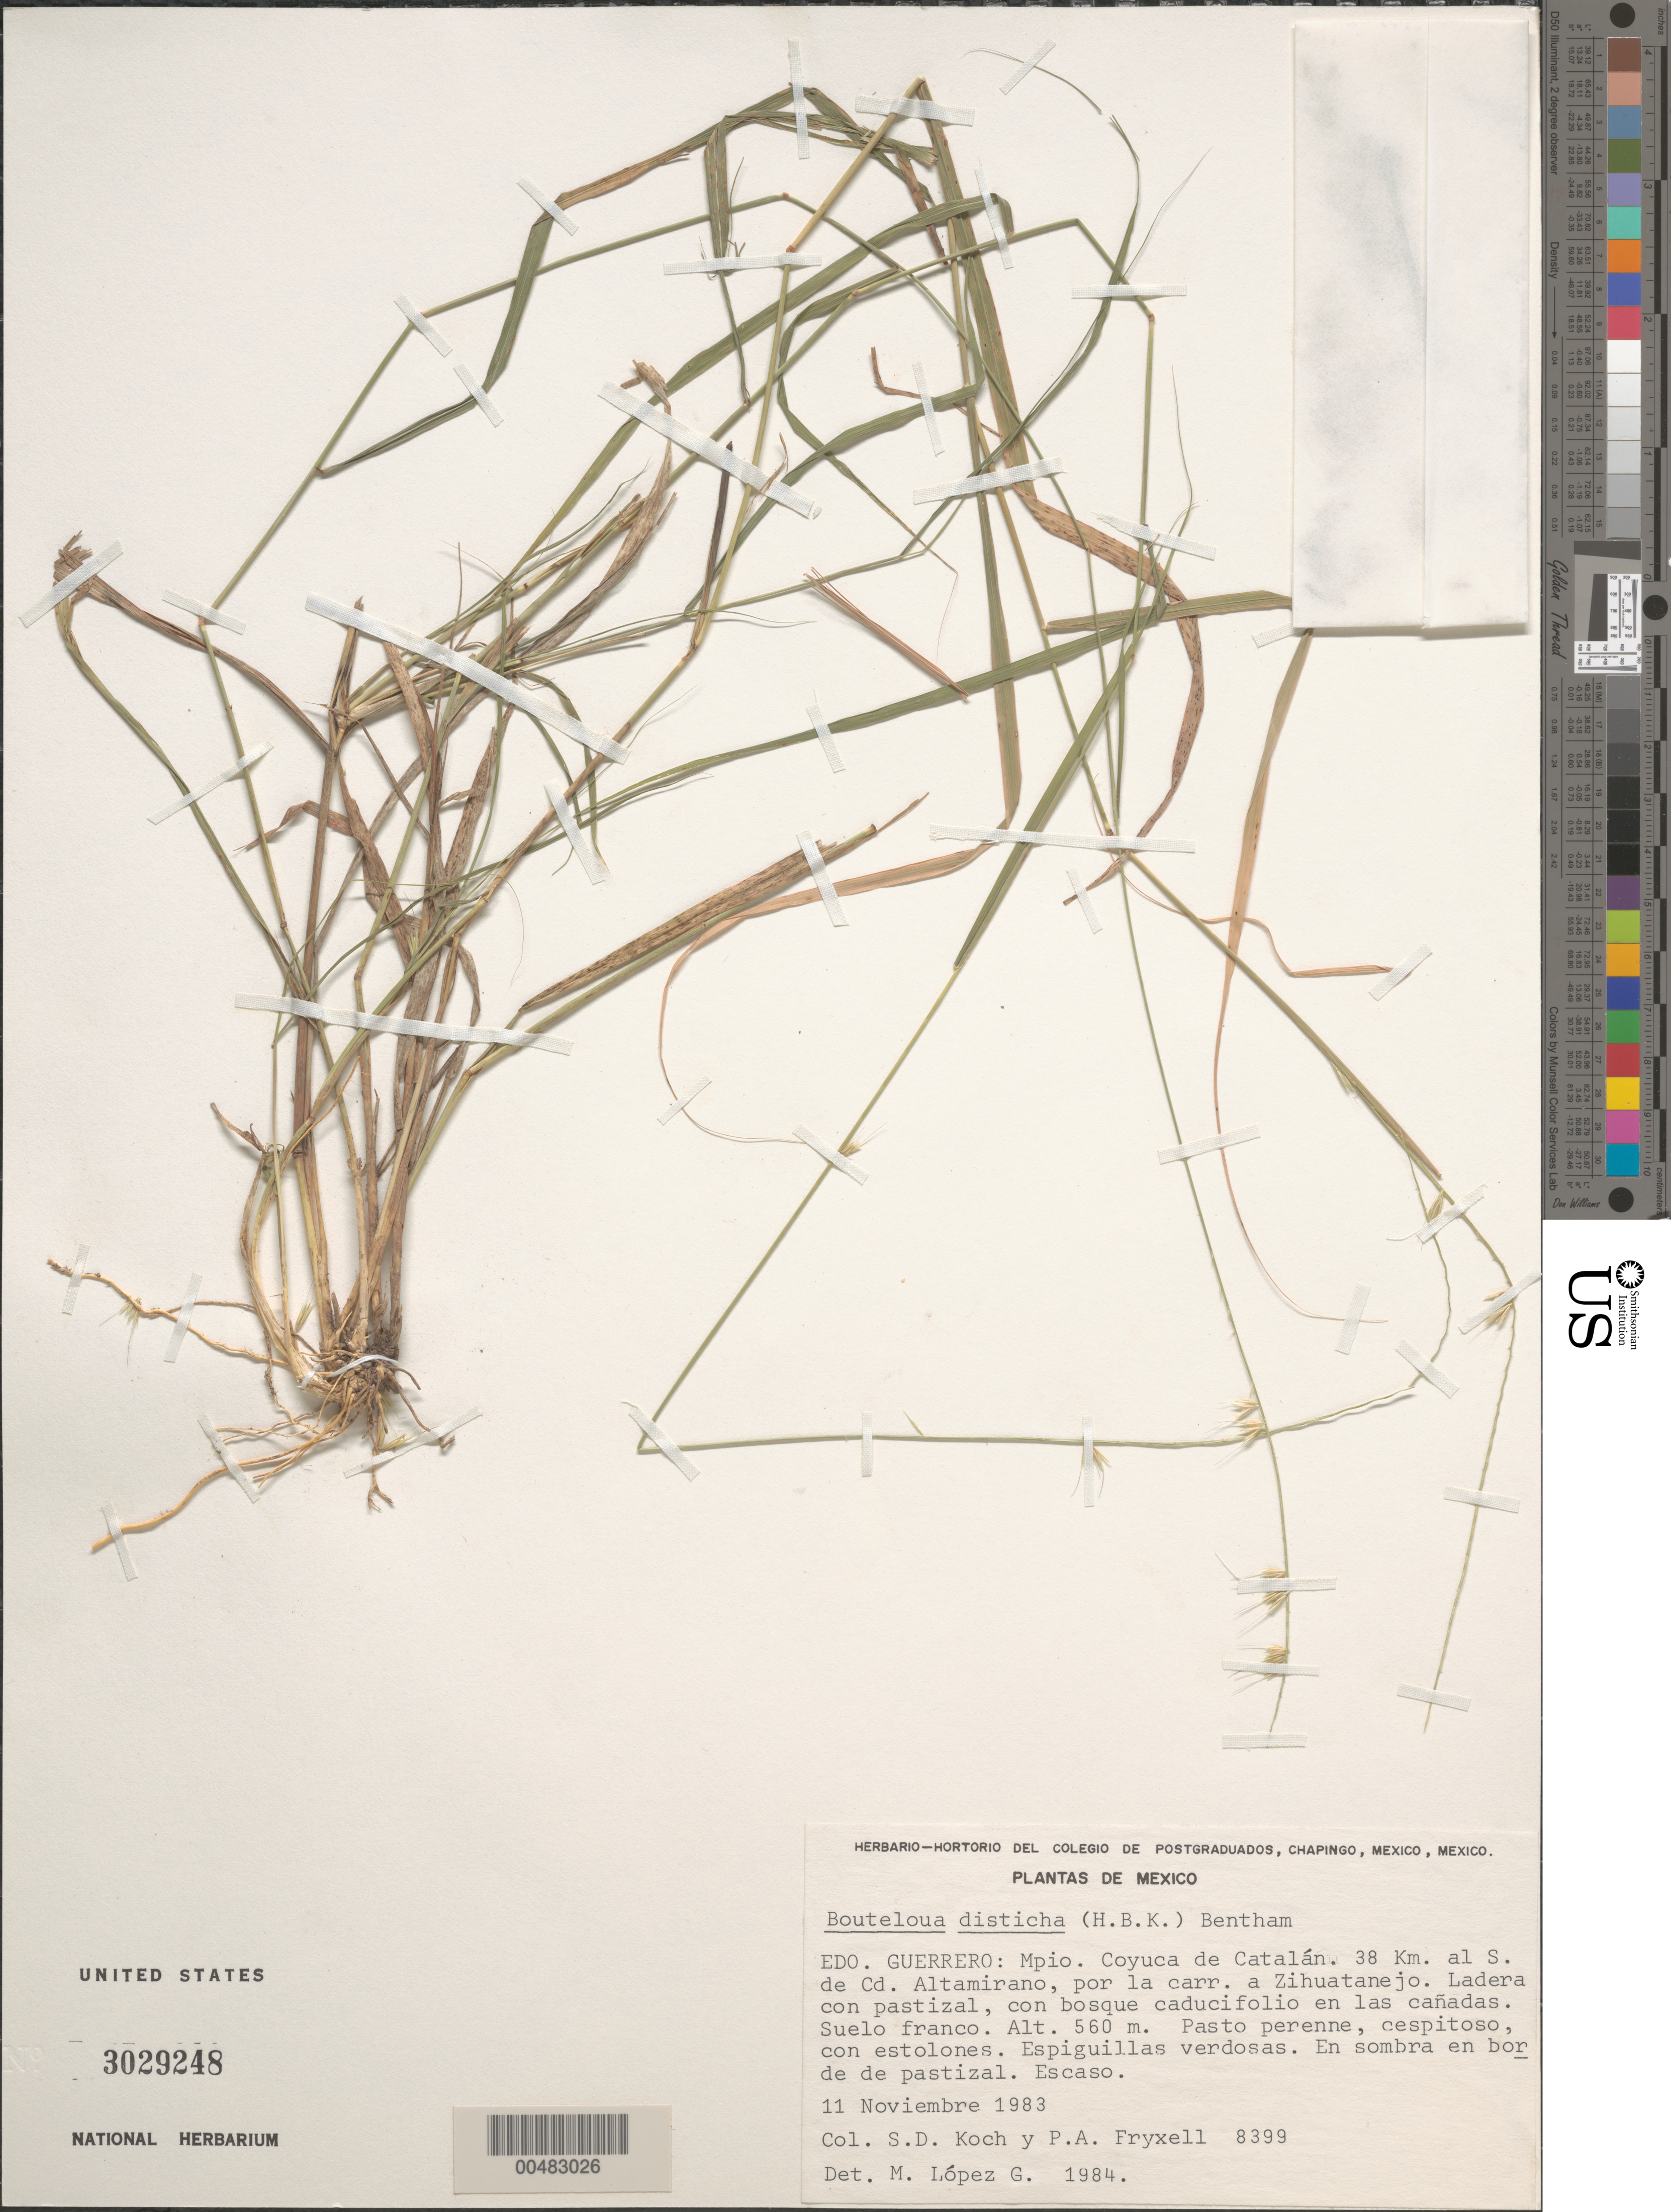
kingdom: Plantae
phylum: Tracheophyta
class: Liliopsida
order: Poales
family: Poaceae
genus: Bouteloua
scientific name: Bouteloua disticha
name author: (Kunth) Benth.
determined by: López-G., M.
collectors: S. D. Koch & P. A. Fryxell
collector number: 8399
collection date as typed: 11 Nov 1983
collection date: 1983-11-11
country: Mexico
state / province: Guerrero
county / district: Coyuca De Catalán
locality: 38 km al S de Cd. Altamirano, por la carr. a Zihuatanejo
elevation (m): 560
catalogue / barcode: US 3029248